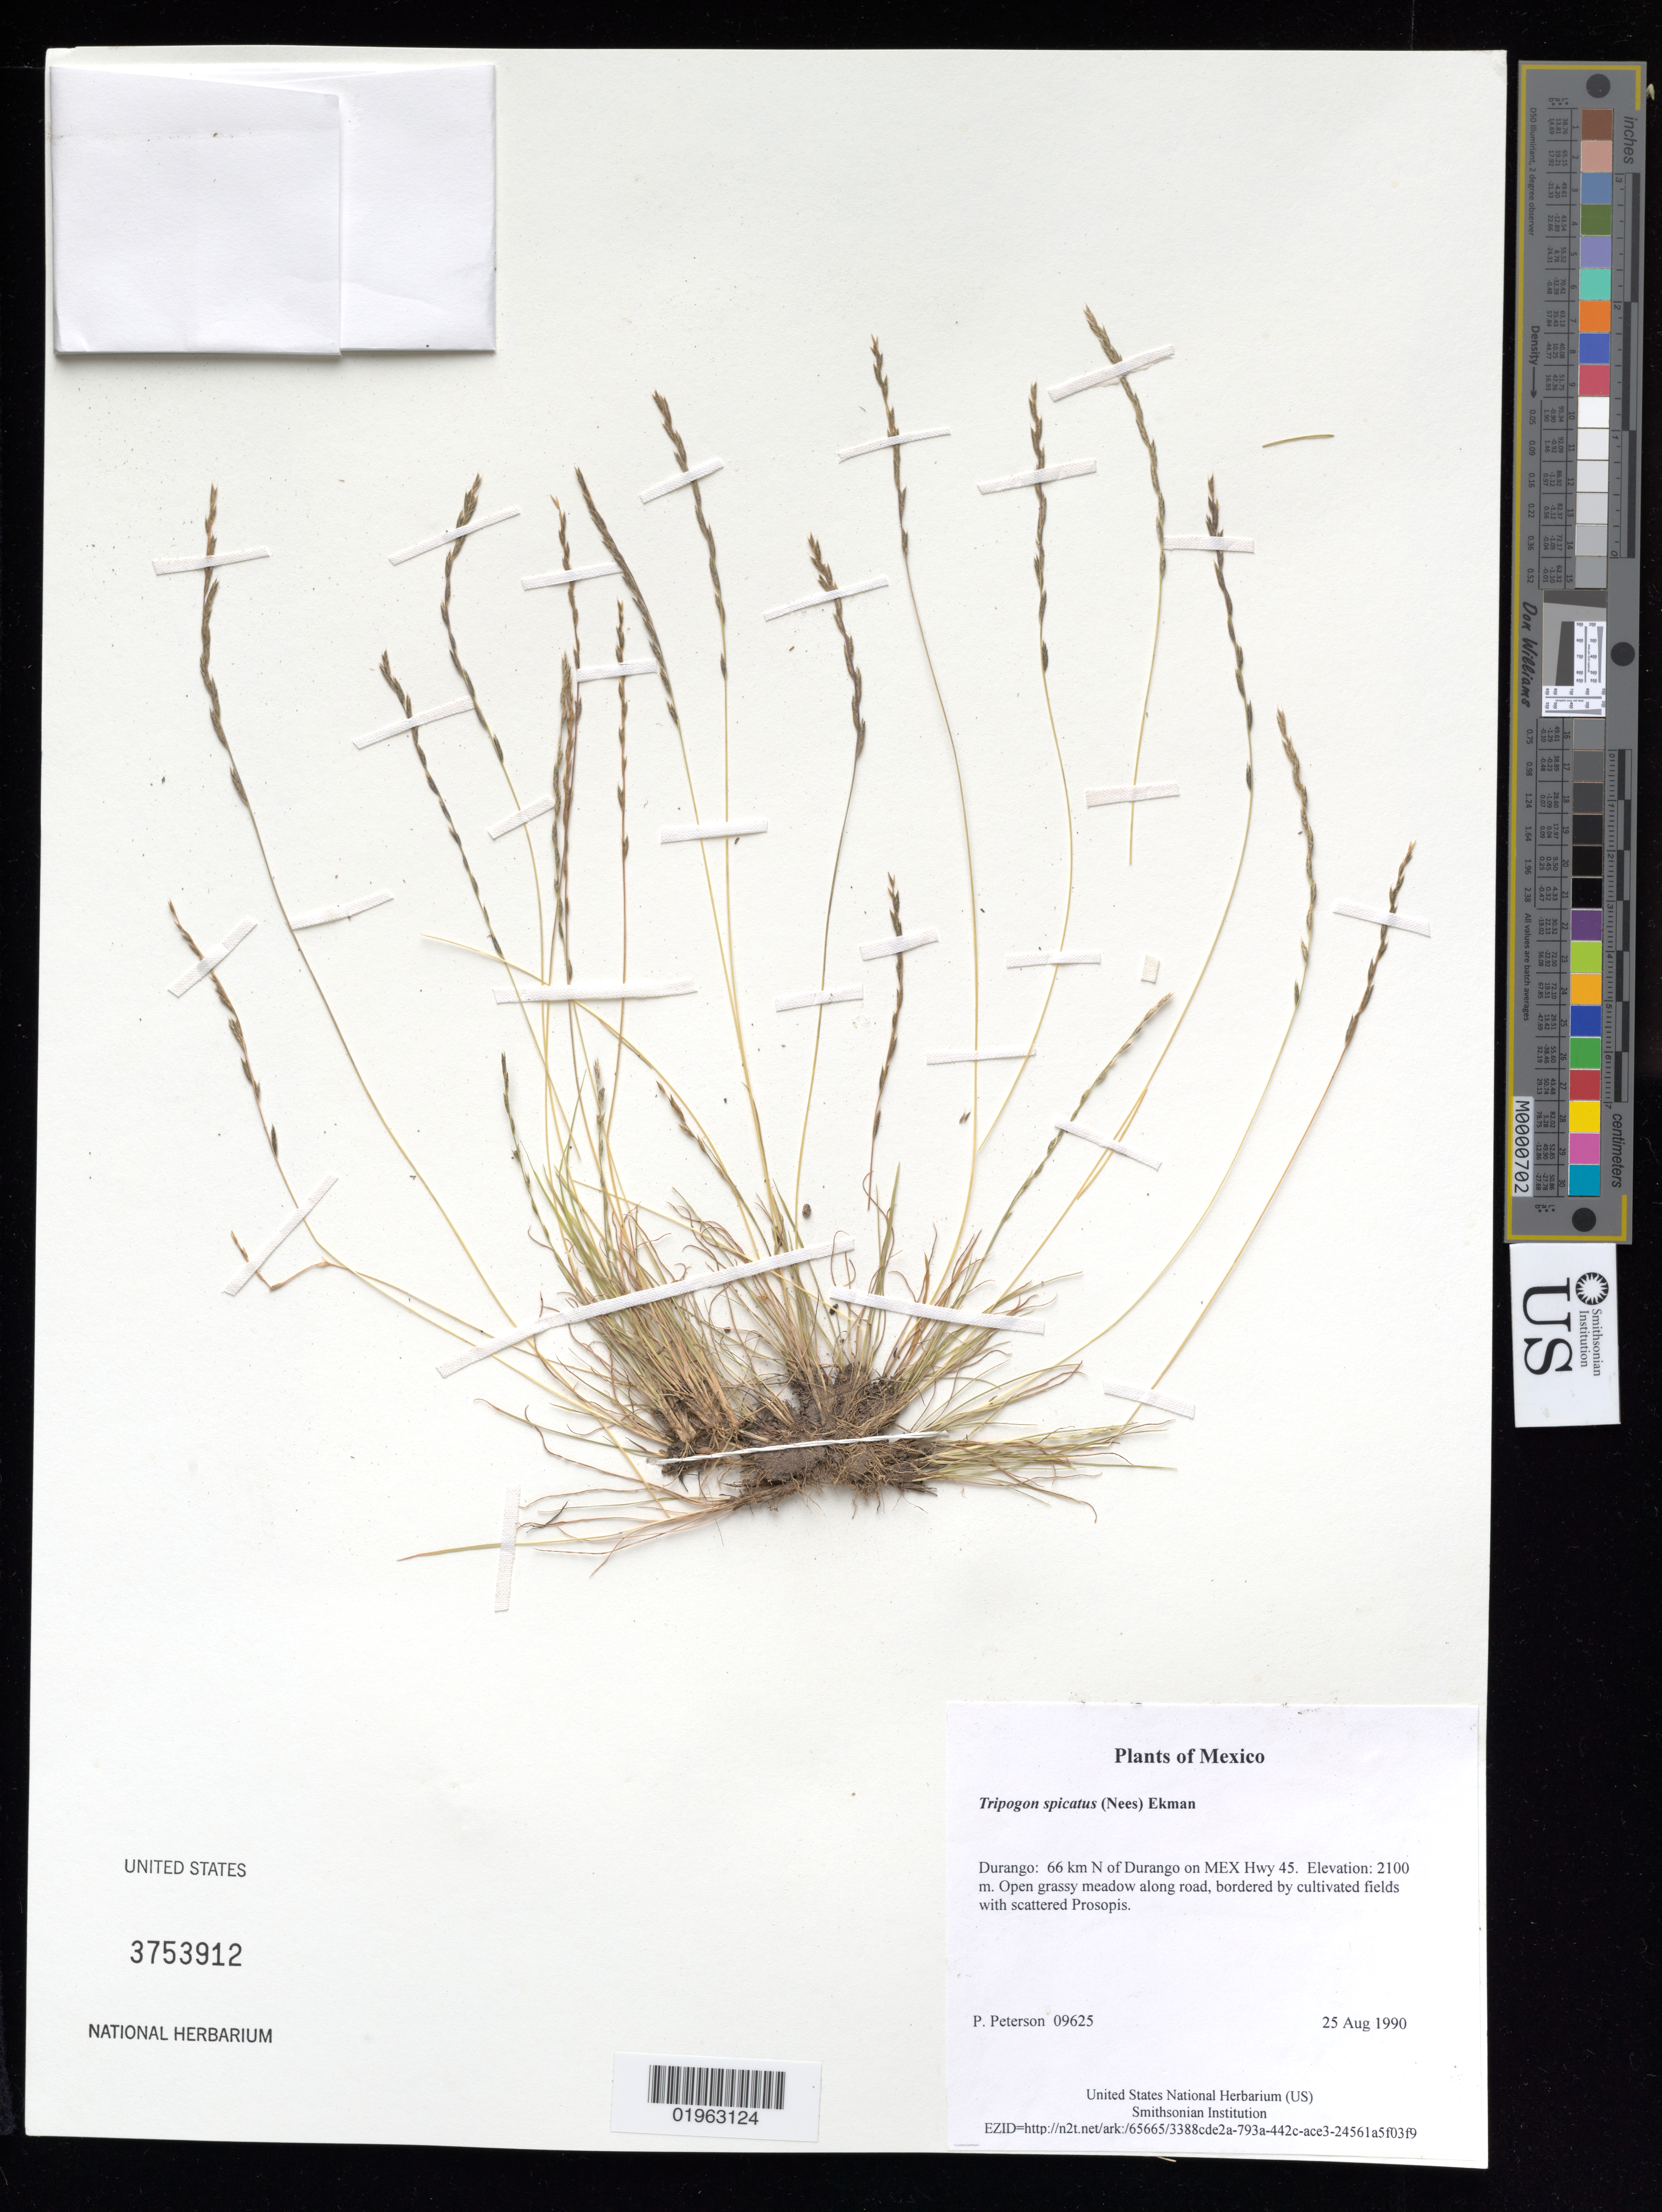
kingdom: Plantae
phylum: Tracheophyta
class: Liliopsida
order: Poales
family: Poaceae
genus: Tripogonella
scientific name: Tripogonella spicata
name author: (Nees) P.M. Peterson & Romasch.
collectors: P. M. Peterson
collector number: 09625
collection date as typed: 25 Aug 1990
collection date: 1990-08-25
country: Mexico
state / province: Durango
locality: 66 km N of Durango on MEX Hwy 45.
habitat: Open grassy meadow along road, bordered by cultivated fields with scattered Prosopis.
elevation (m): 2100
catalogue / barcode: US 3753912